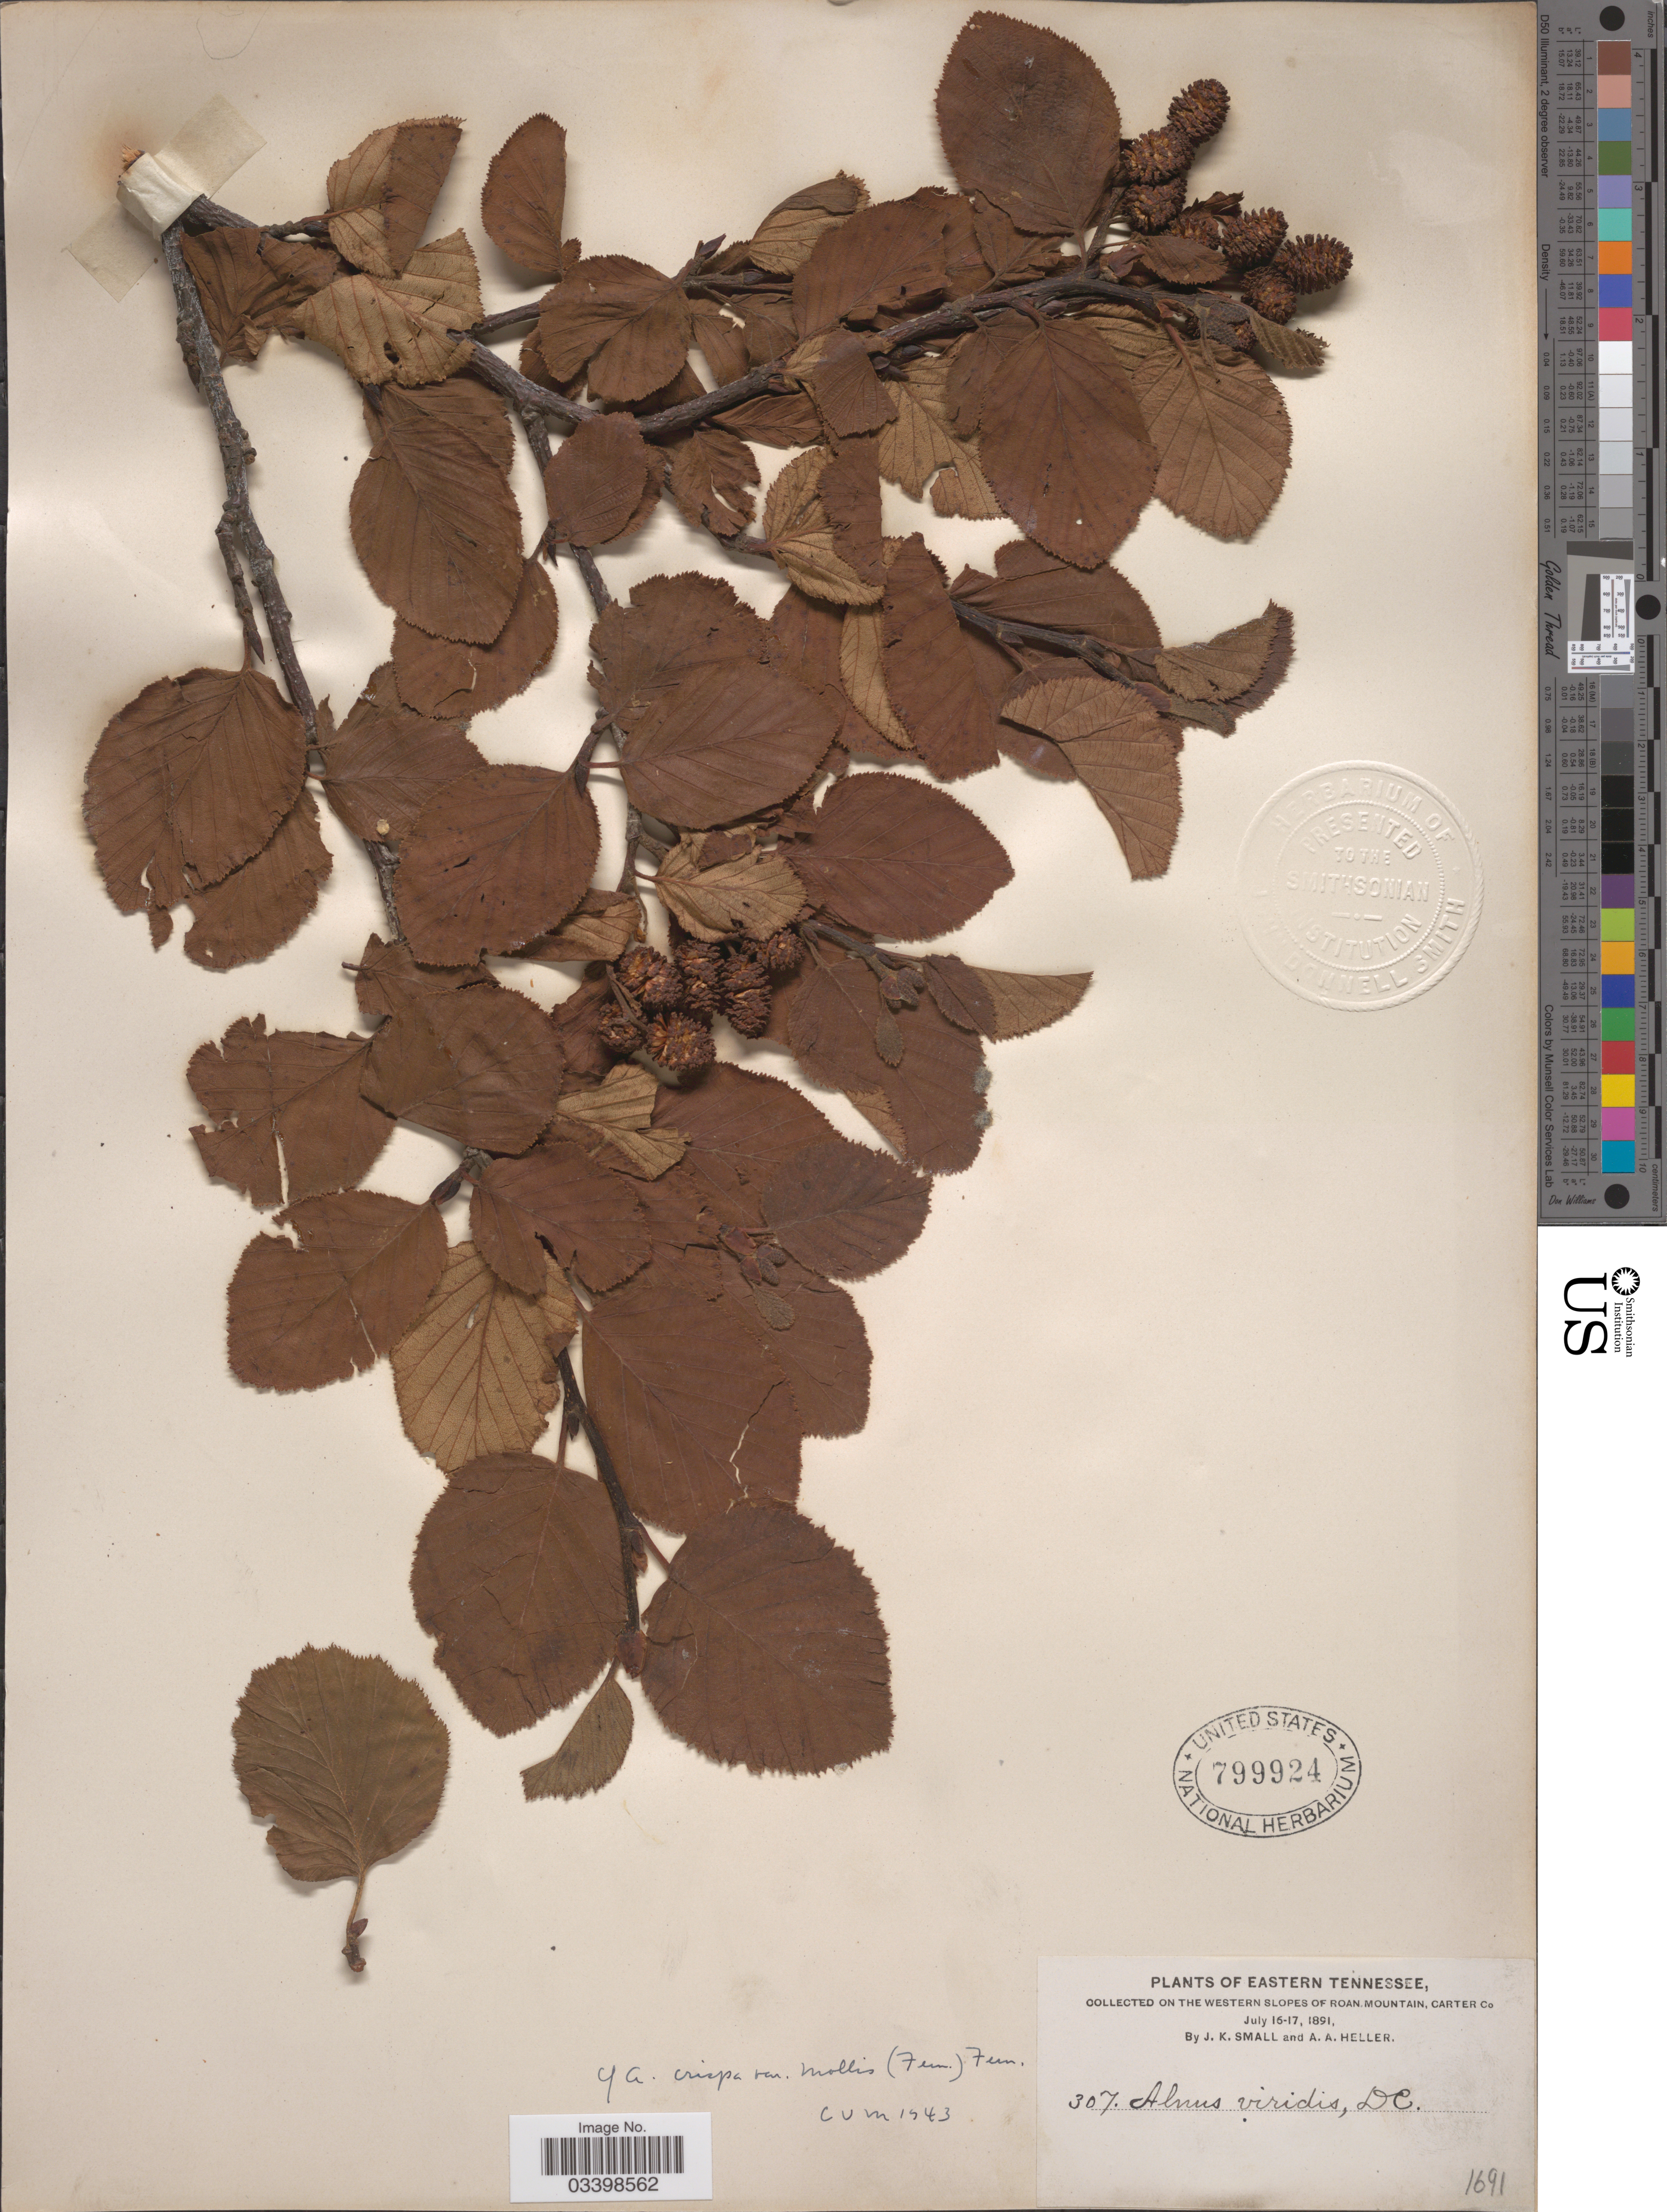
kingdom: Plantae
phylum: Tracheophyta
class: Magnoliopsida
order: Fagales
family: Betulaceae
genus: Alnus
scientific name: Alnus viridis subsp. crispa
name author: (Aiton) Turrill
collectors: J. K. Small & A. A. Heller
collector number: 307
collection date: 1891-07-16/1891-07-17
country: United States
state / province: Tennessee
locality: Eastern Tennessee. On the western slopes of Roan Mountain, Carter Co.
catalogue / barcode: US 799924